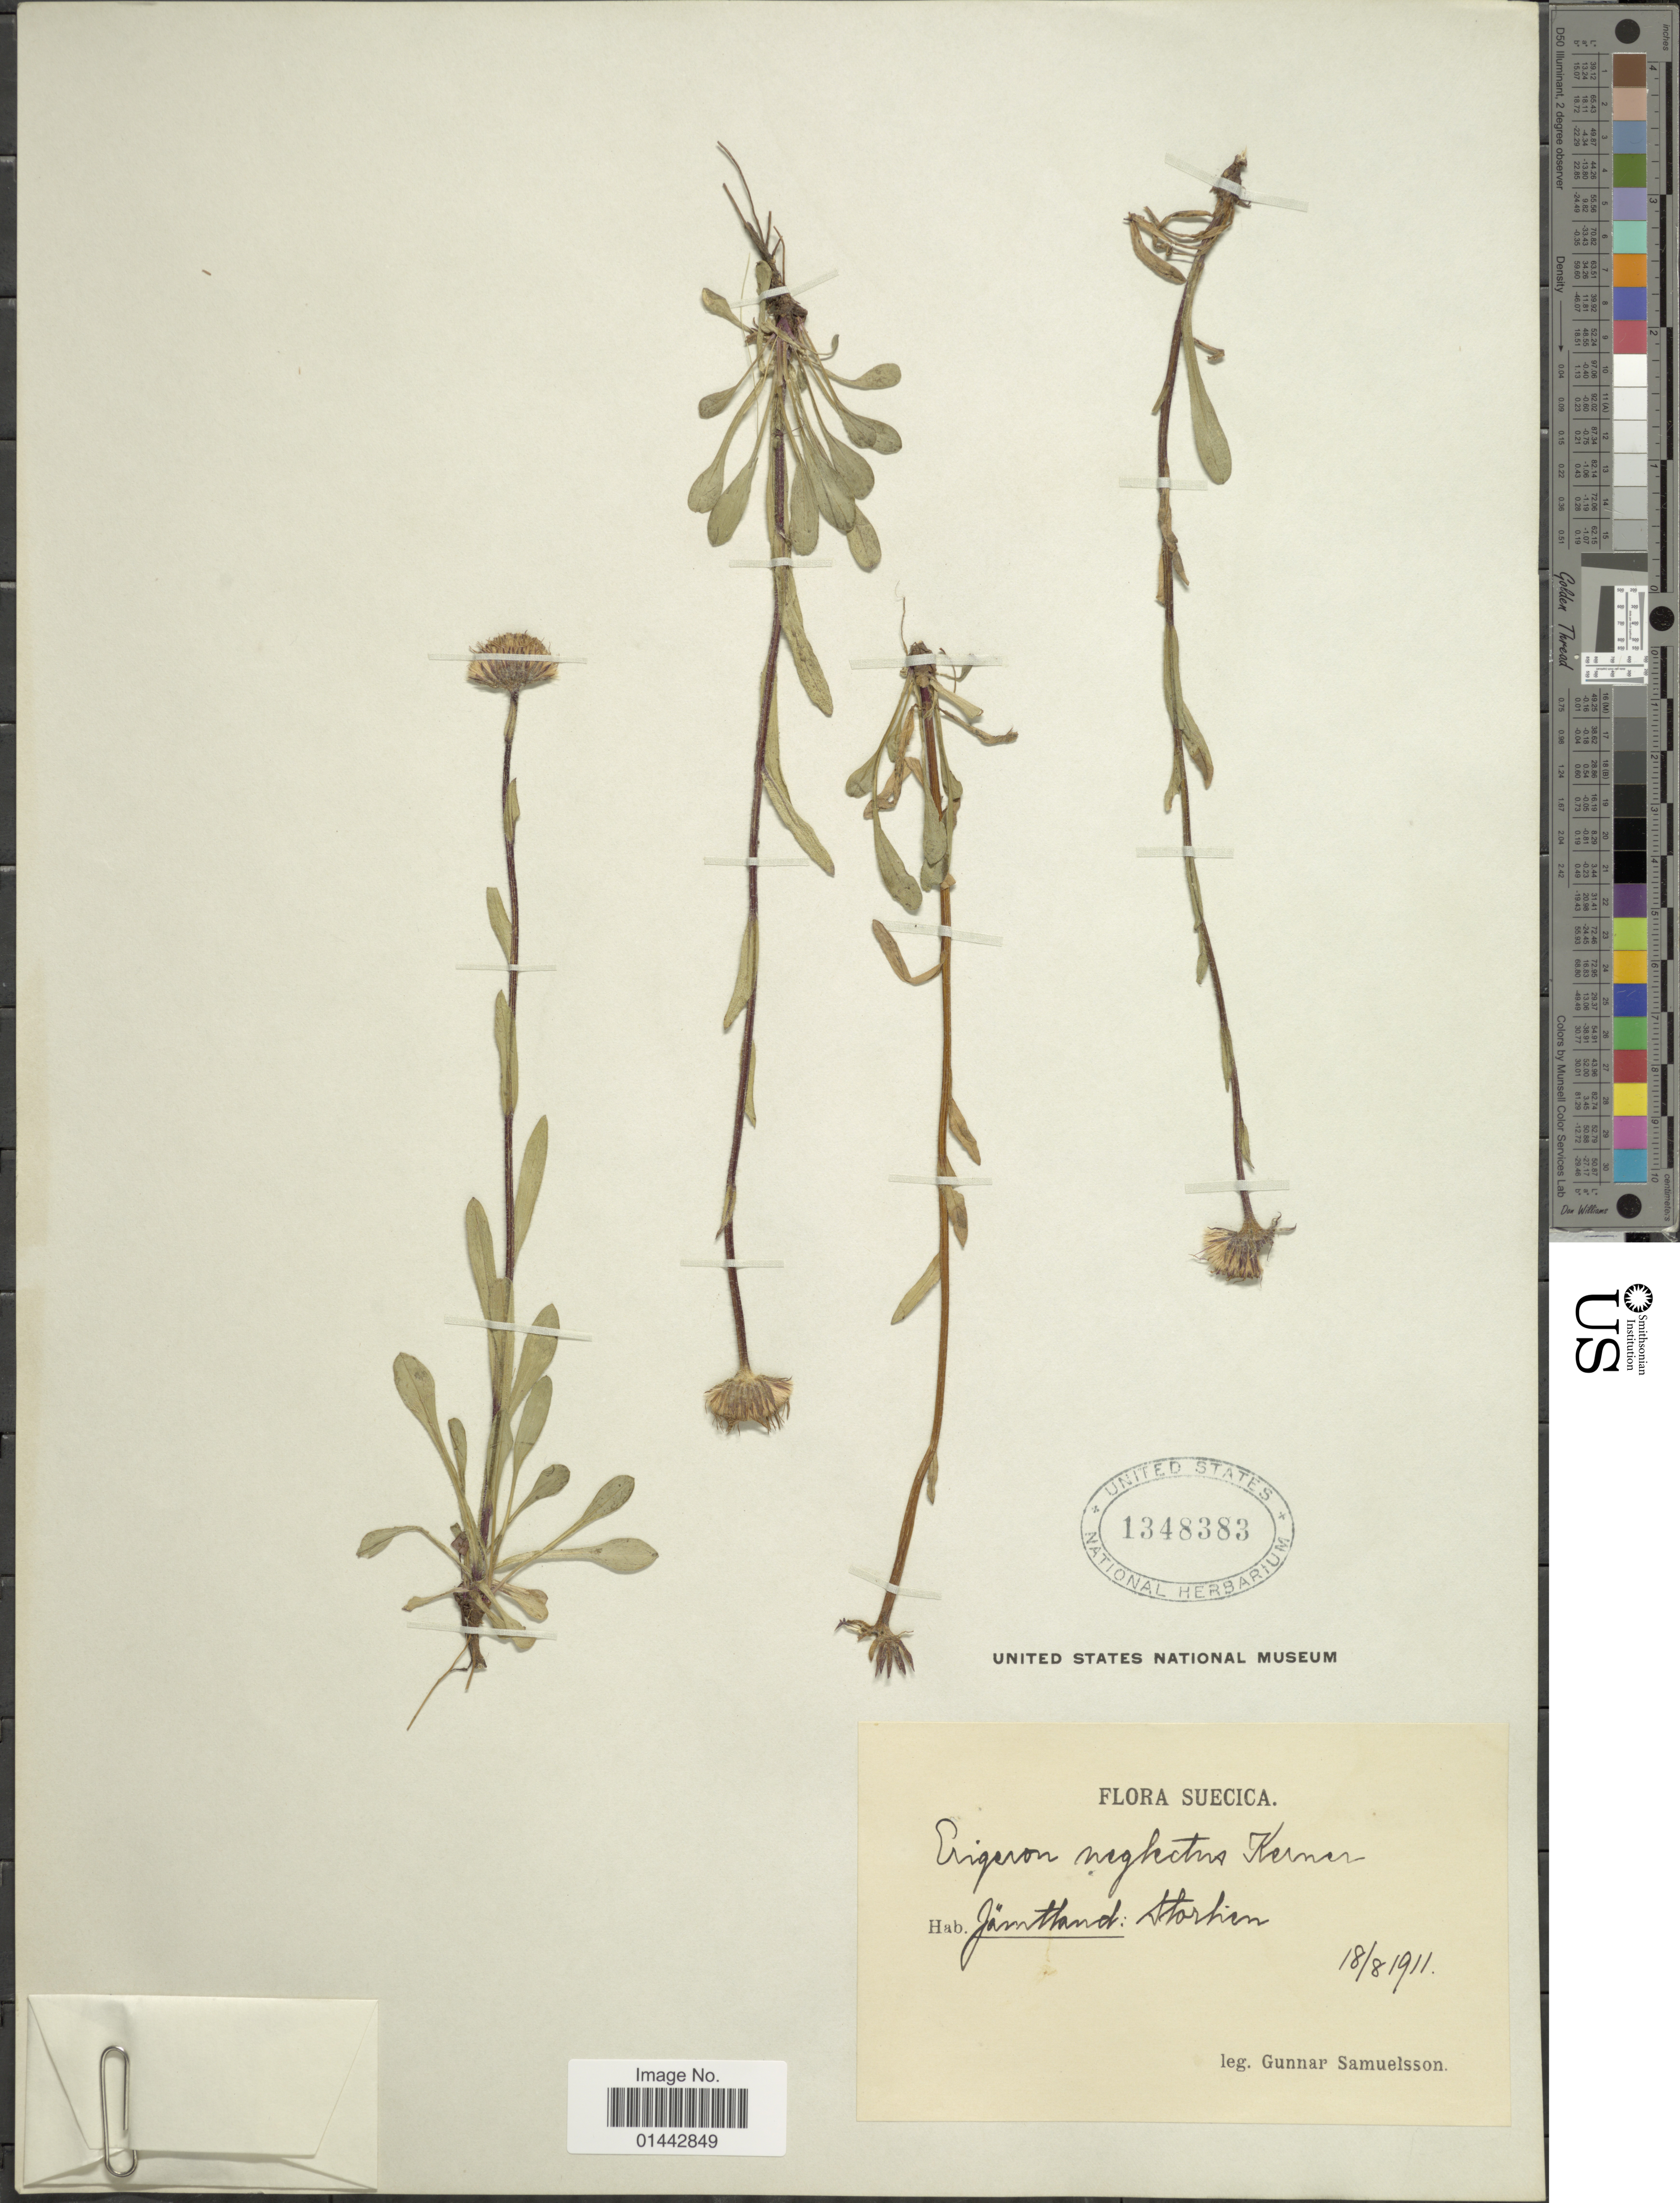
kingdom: Plantae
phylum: Tracheophyta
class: Magnoliopsida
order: Asterales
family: Asteraceae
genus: Erigeron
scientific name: Erigeron neglectus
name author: A. Kern.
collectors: G. Samuelsson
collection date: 1911-08-18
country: Sweden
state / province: Jämtland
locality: Stortien.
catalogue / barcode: US 1348383